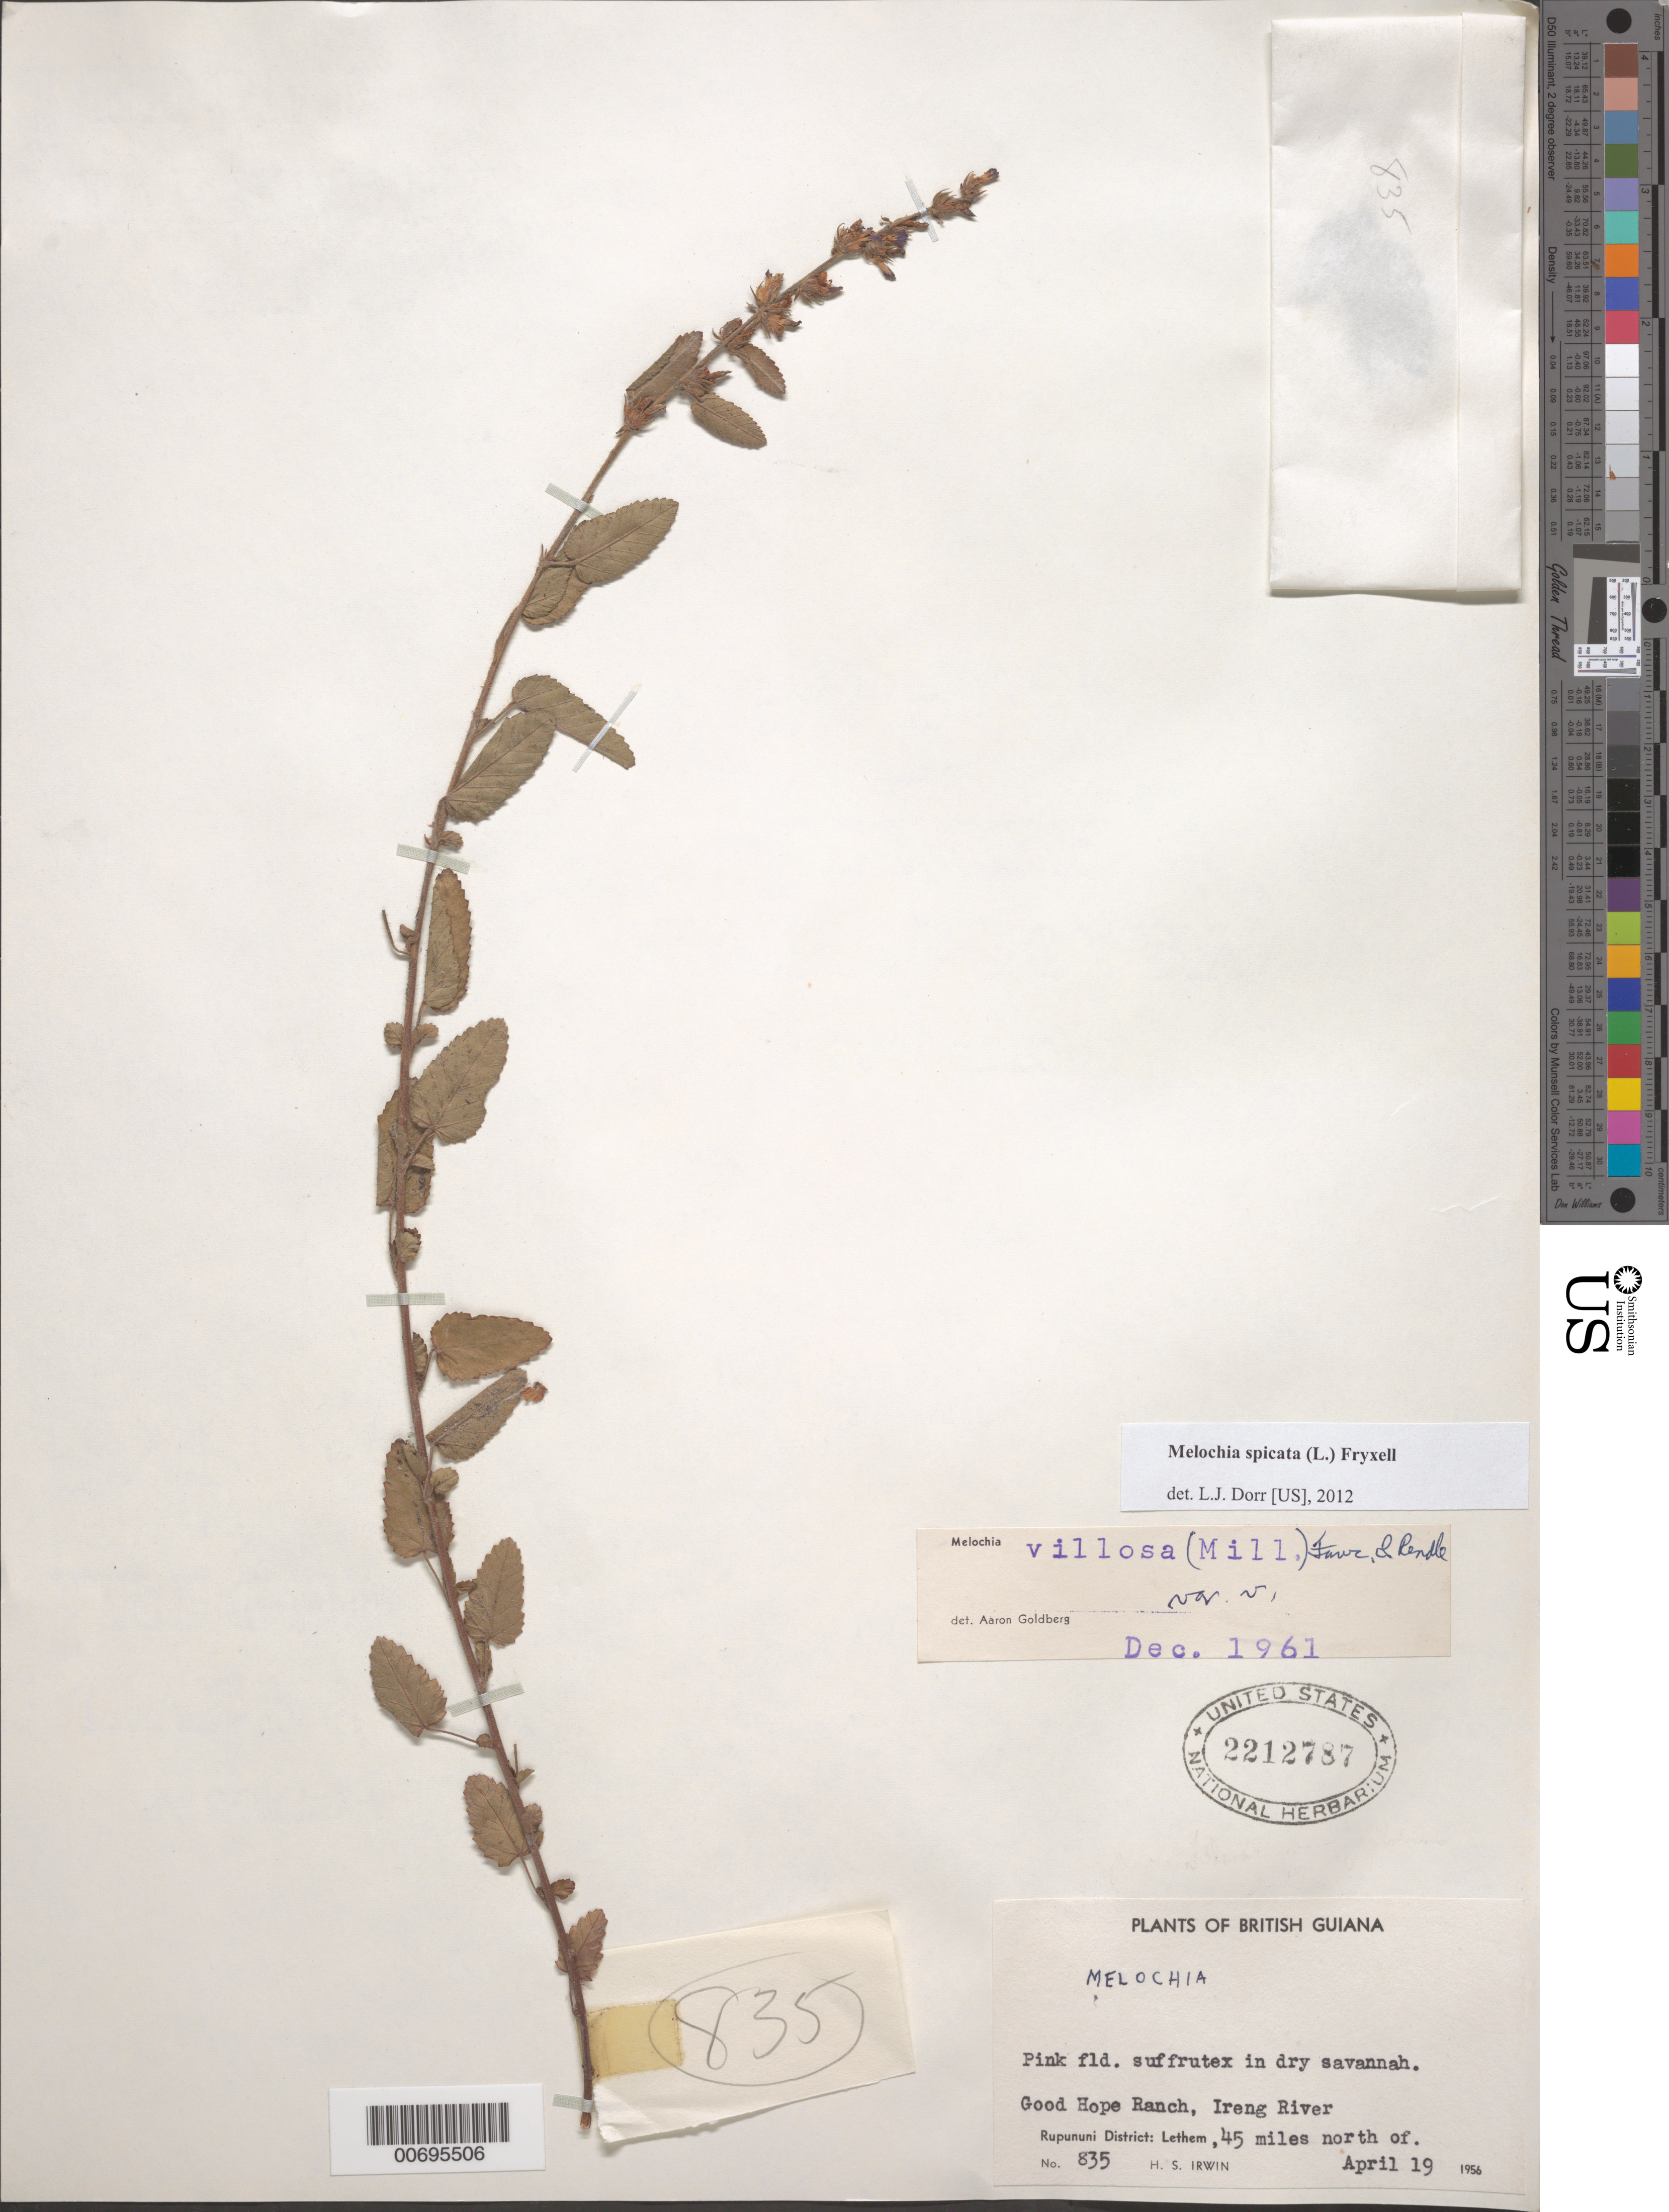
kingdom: Plantae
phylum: Tracheophyta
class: Magnoliopsida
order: Malvales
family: Malvaceae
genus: Melochia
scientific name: Melochia spicata var. spicata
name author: (L.) Fryxell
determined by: Dorr, L. J., (BOT), Smithsonian Institution - National Museum of Natural History (UNITED STATES)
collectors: H. Irwin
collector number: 835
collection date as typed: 19-Apr-56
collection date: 1956-04-19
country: Guyana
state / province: U. Takutu-U. Essequibo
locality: Good Hope Ranch, 45 mi. N of Lethem, east bank of Takutu R.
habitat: Dry savanna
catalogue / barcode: US 2212787